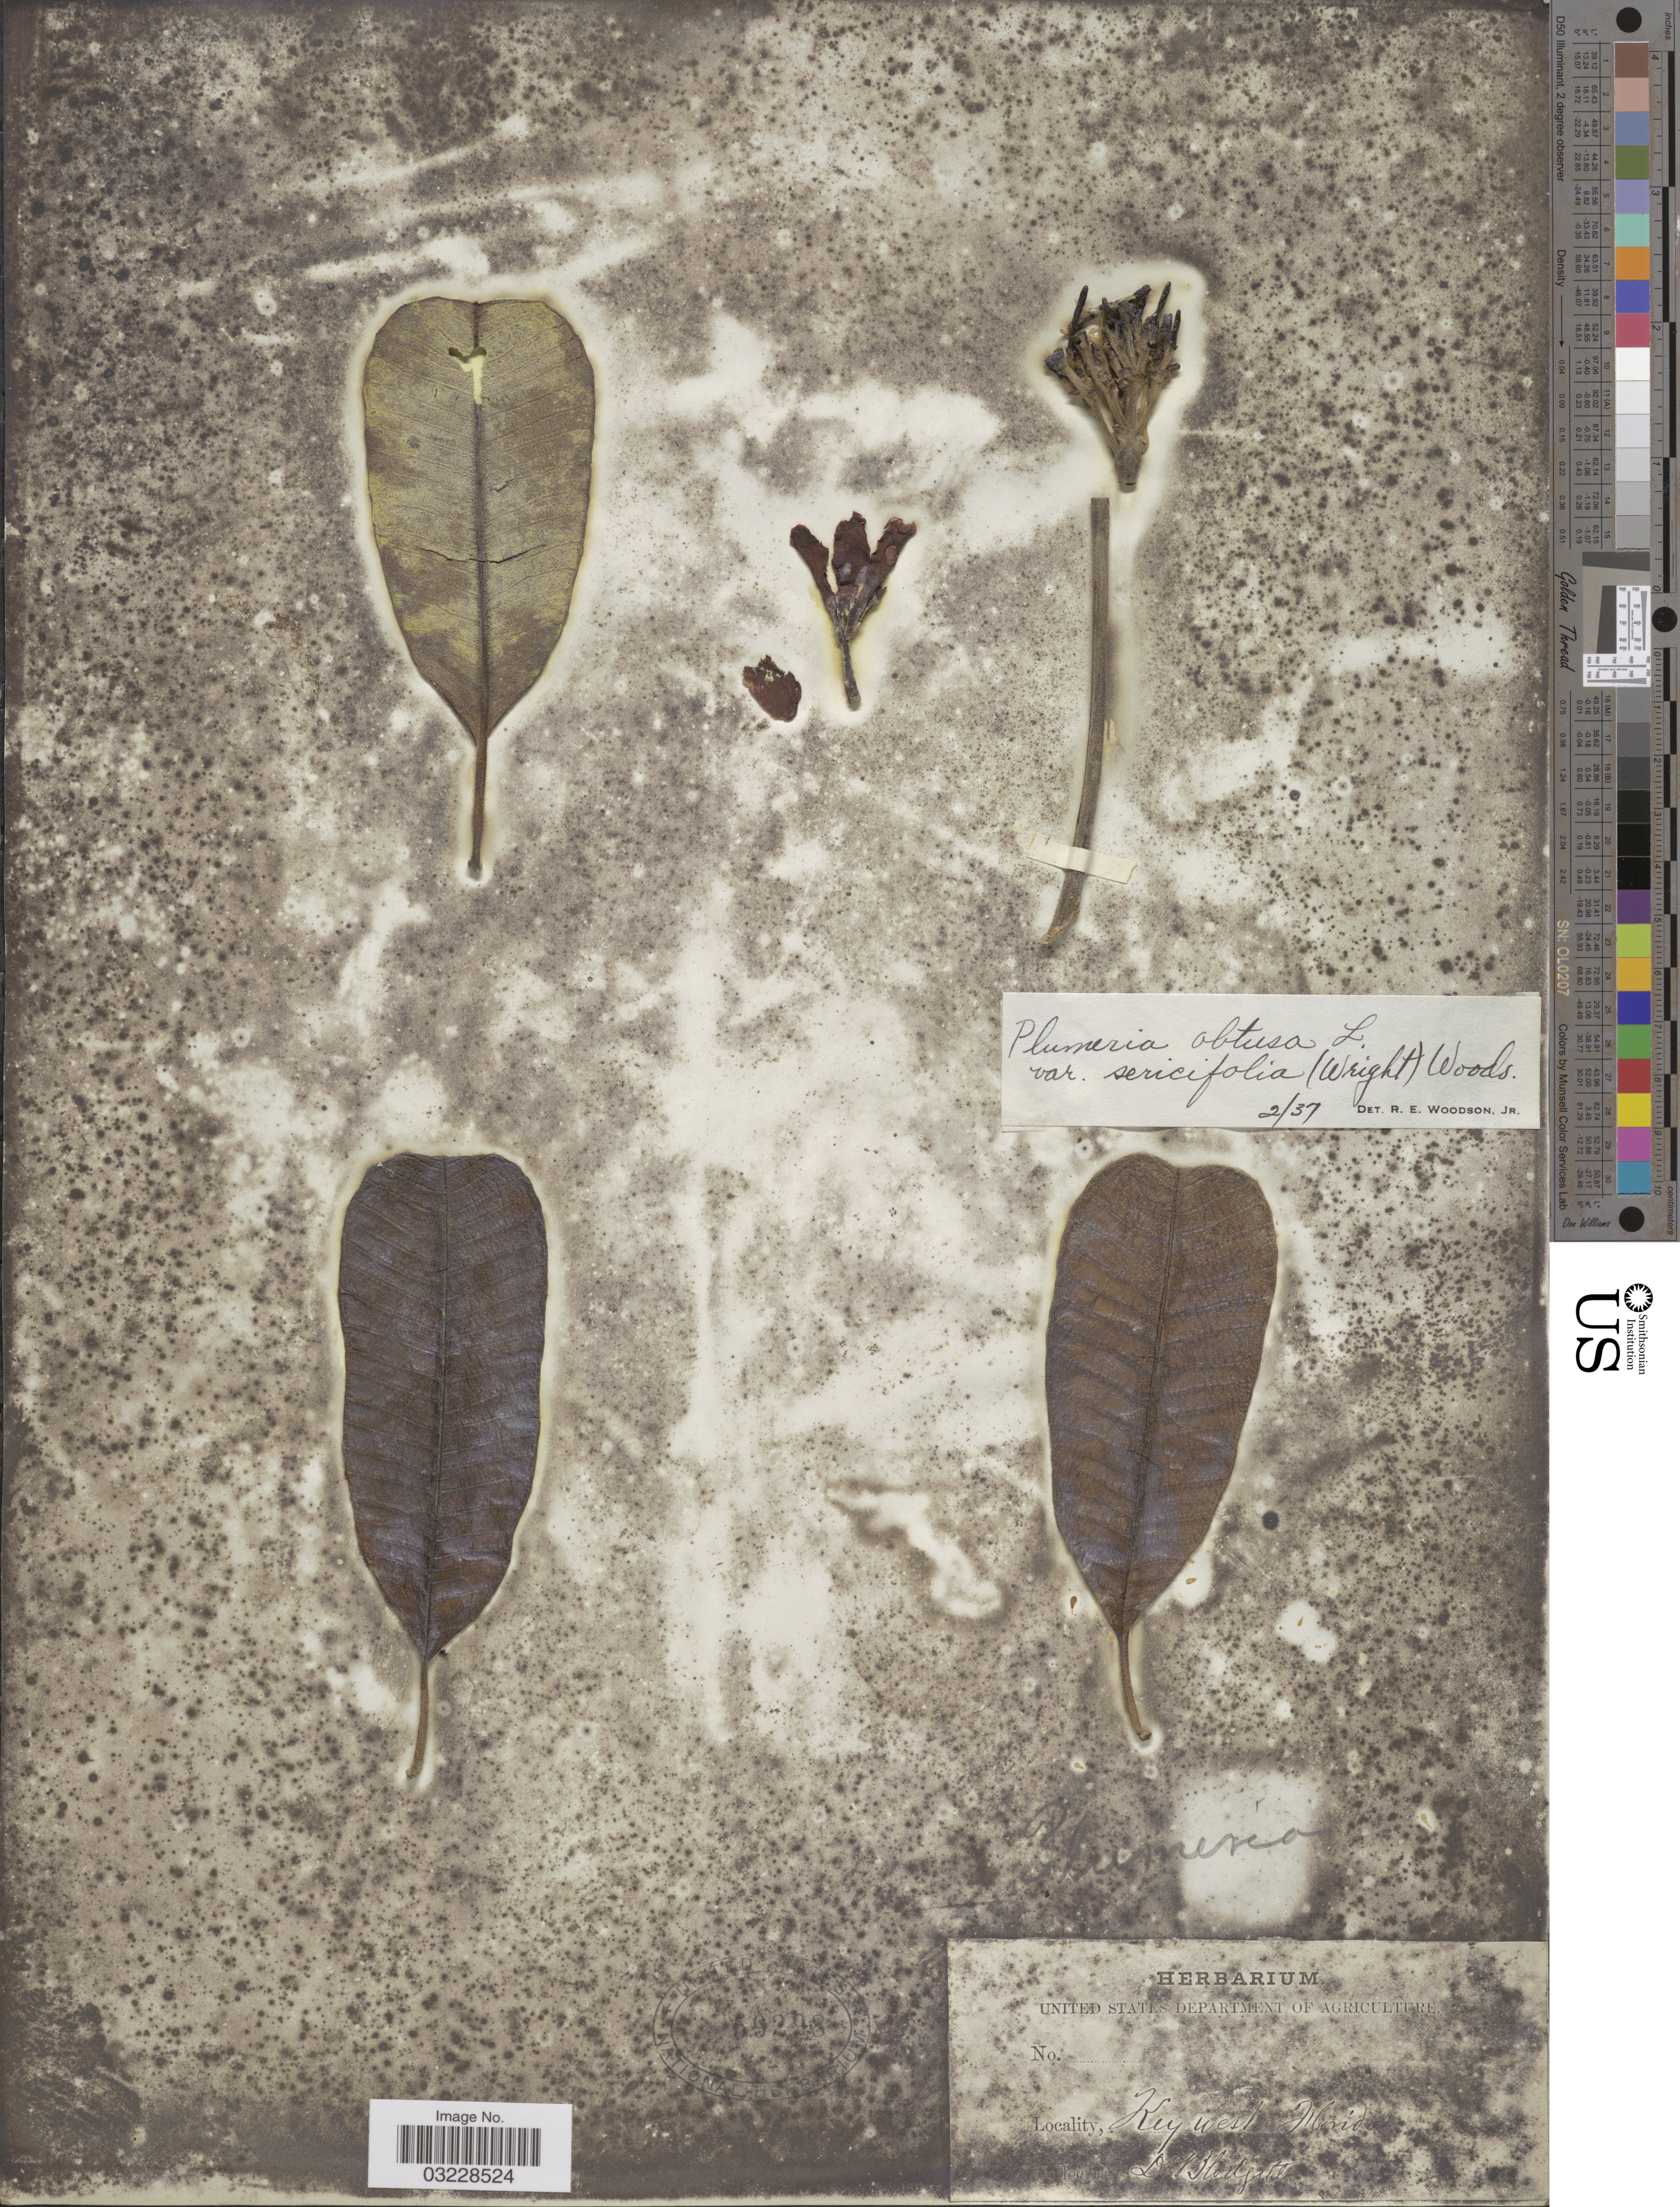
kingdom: Plantae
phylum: Tracheophyta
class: Magnoliopsida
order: Gentianales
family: Apocynaceae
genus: Plumeria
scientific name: Plumeria obtusa var. sericifolia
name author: (C. Wright ex Griseb.) Woodson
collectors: D. Blodgett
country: United States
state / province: Florida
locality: Key West, Florida.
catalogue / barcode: US 59298